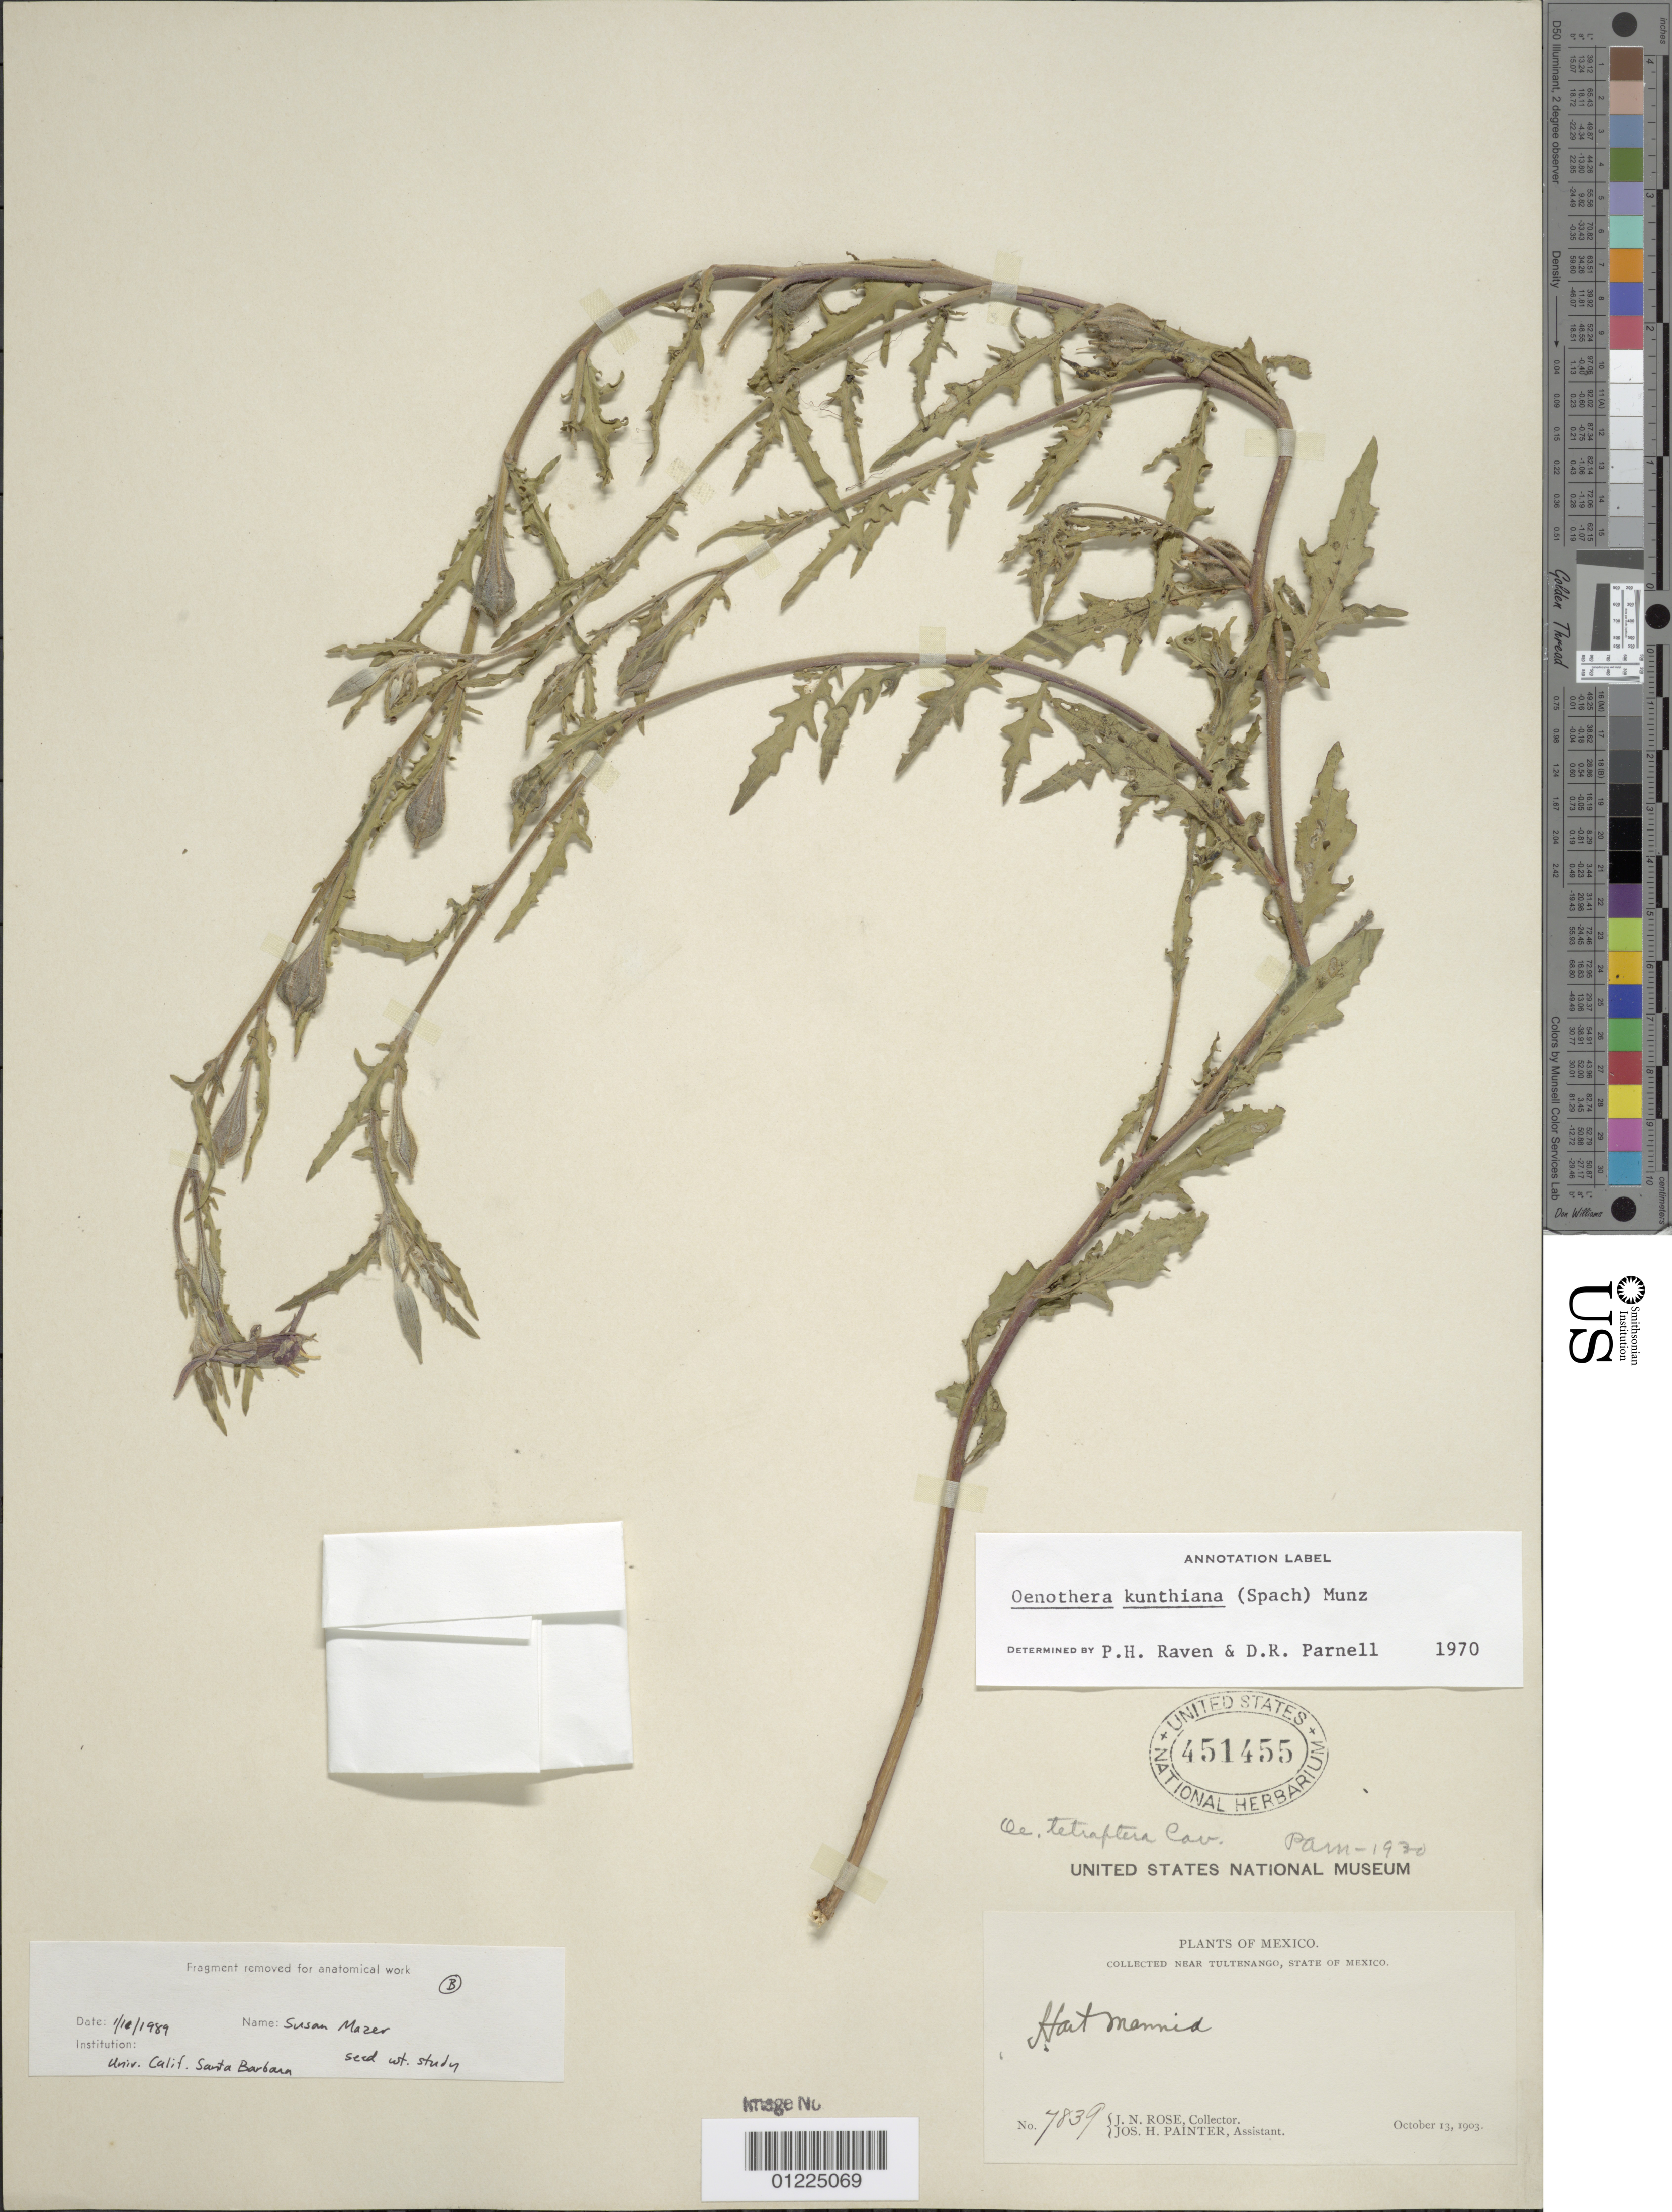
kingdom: Plantae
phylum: Tracheophyta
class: Magnoliopsida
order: Myrtales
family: Onagraceae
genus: Oenothera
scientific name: Oenothera kunthiana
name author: (Spach) Munz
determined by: Raven, P. H.; Parnell, D. R.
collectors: J. N. Rose & J. H. Painter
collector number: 7839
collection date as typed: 13 Oct 1903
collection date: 1903-10-13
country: Mexico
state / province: México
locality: Near Tultenango.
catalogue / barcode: US 451455